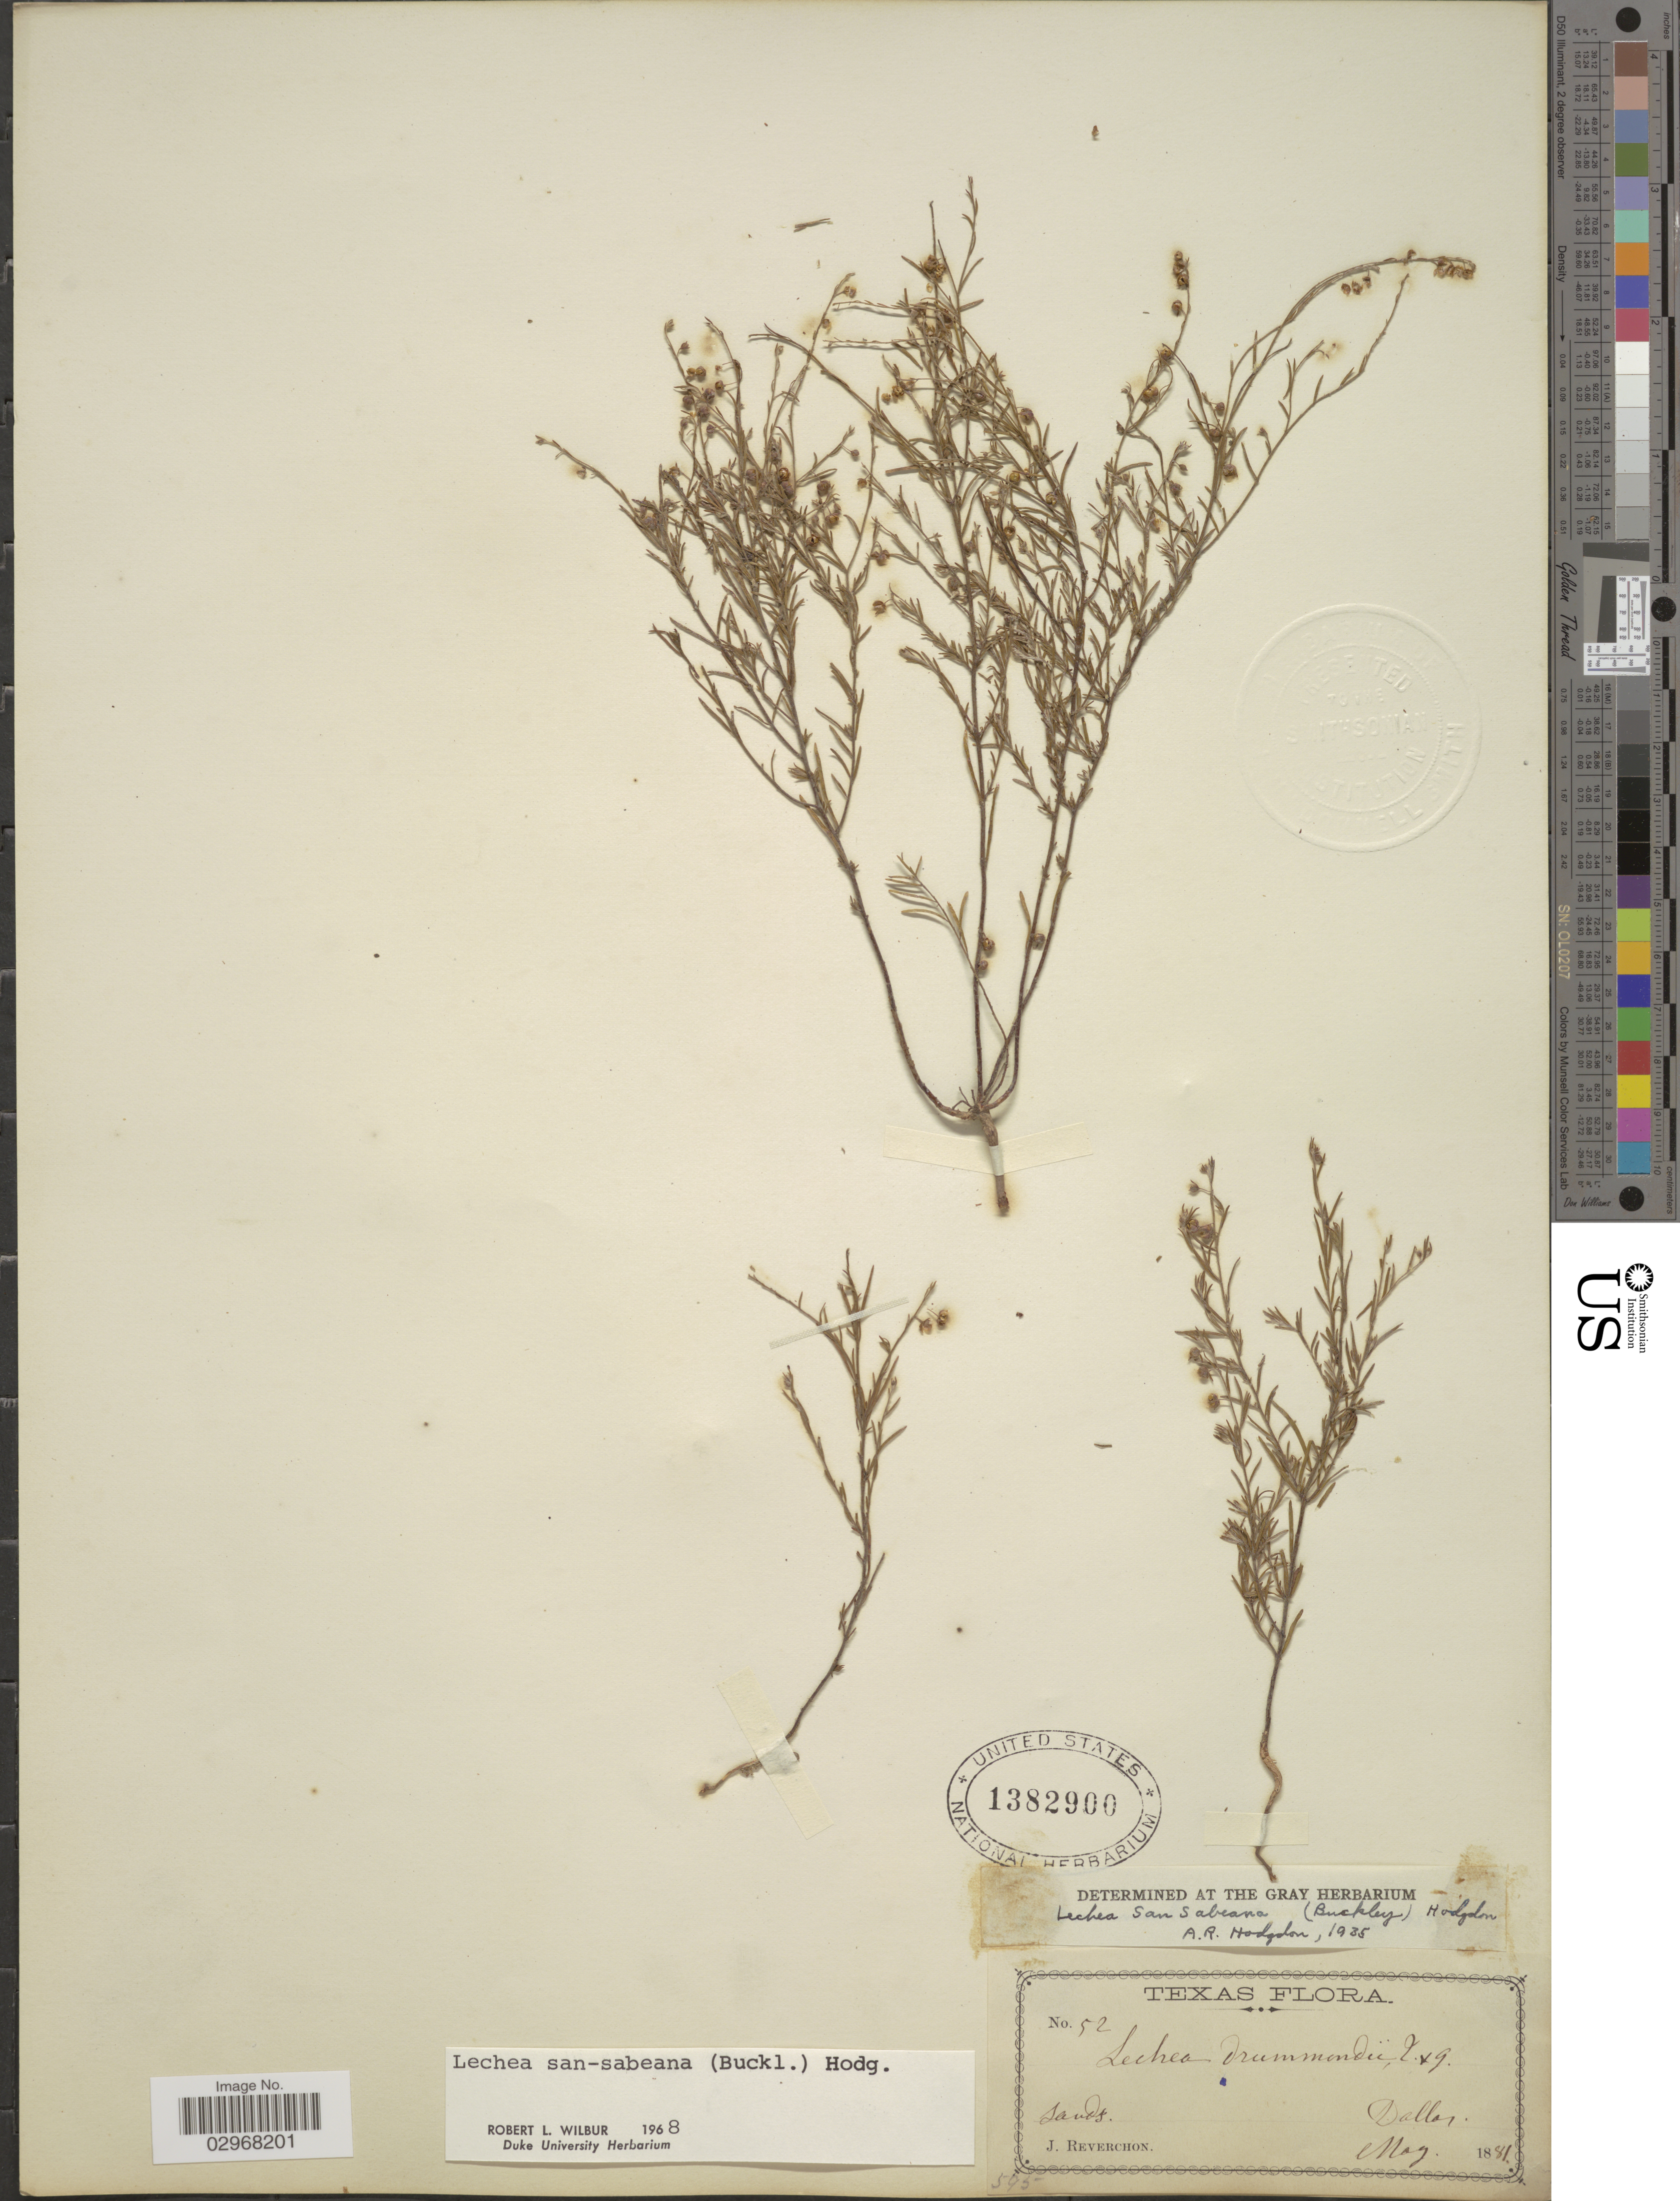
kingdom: Plantae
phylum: Tracheophyta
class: Magnoliopsida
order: Malvales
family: Cistaceae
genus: Lechea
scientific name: Lechea san-sabeana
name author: (Buckley) Hodgdon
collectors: J. Reverchon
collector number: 52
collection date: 1881-05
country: United States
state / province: Texas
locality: Dallas.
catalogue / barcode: US 1382900